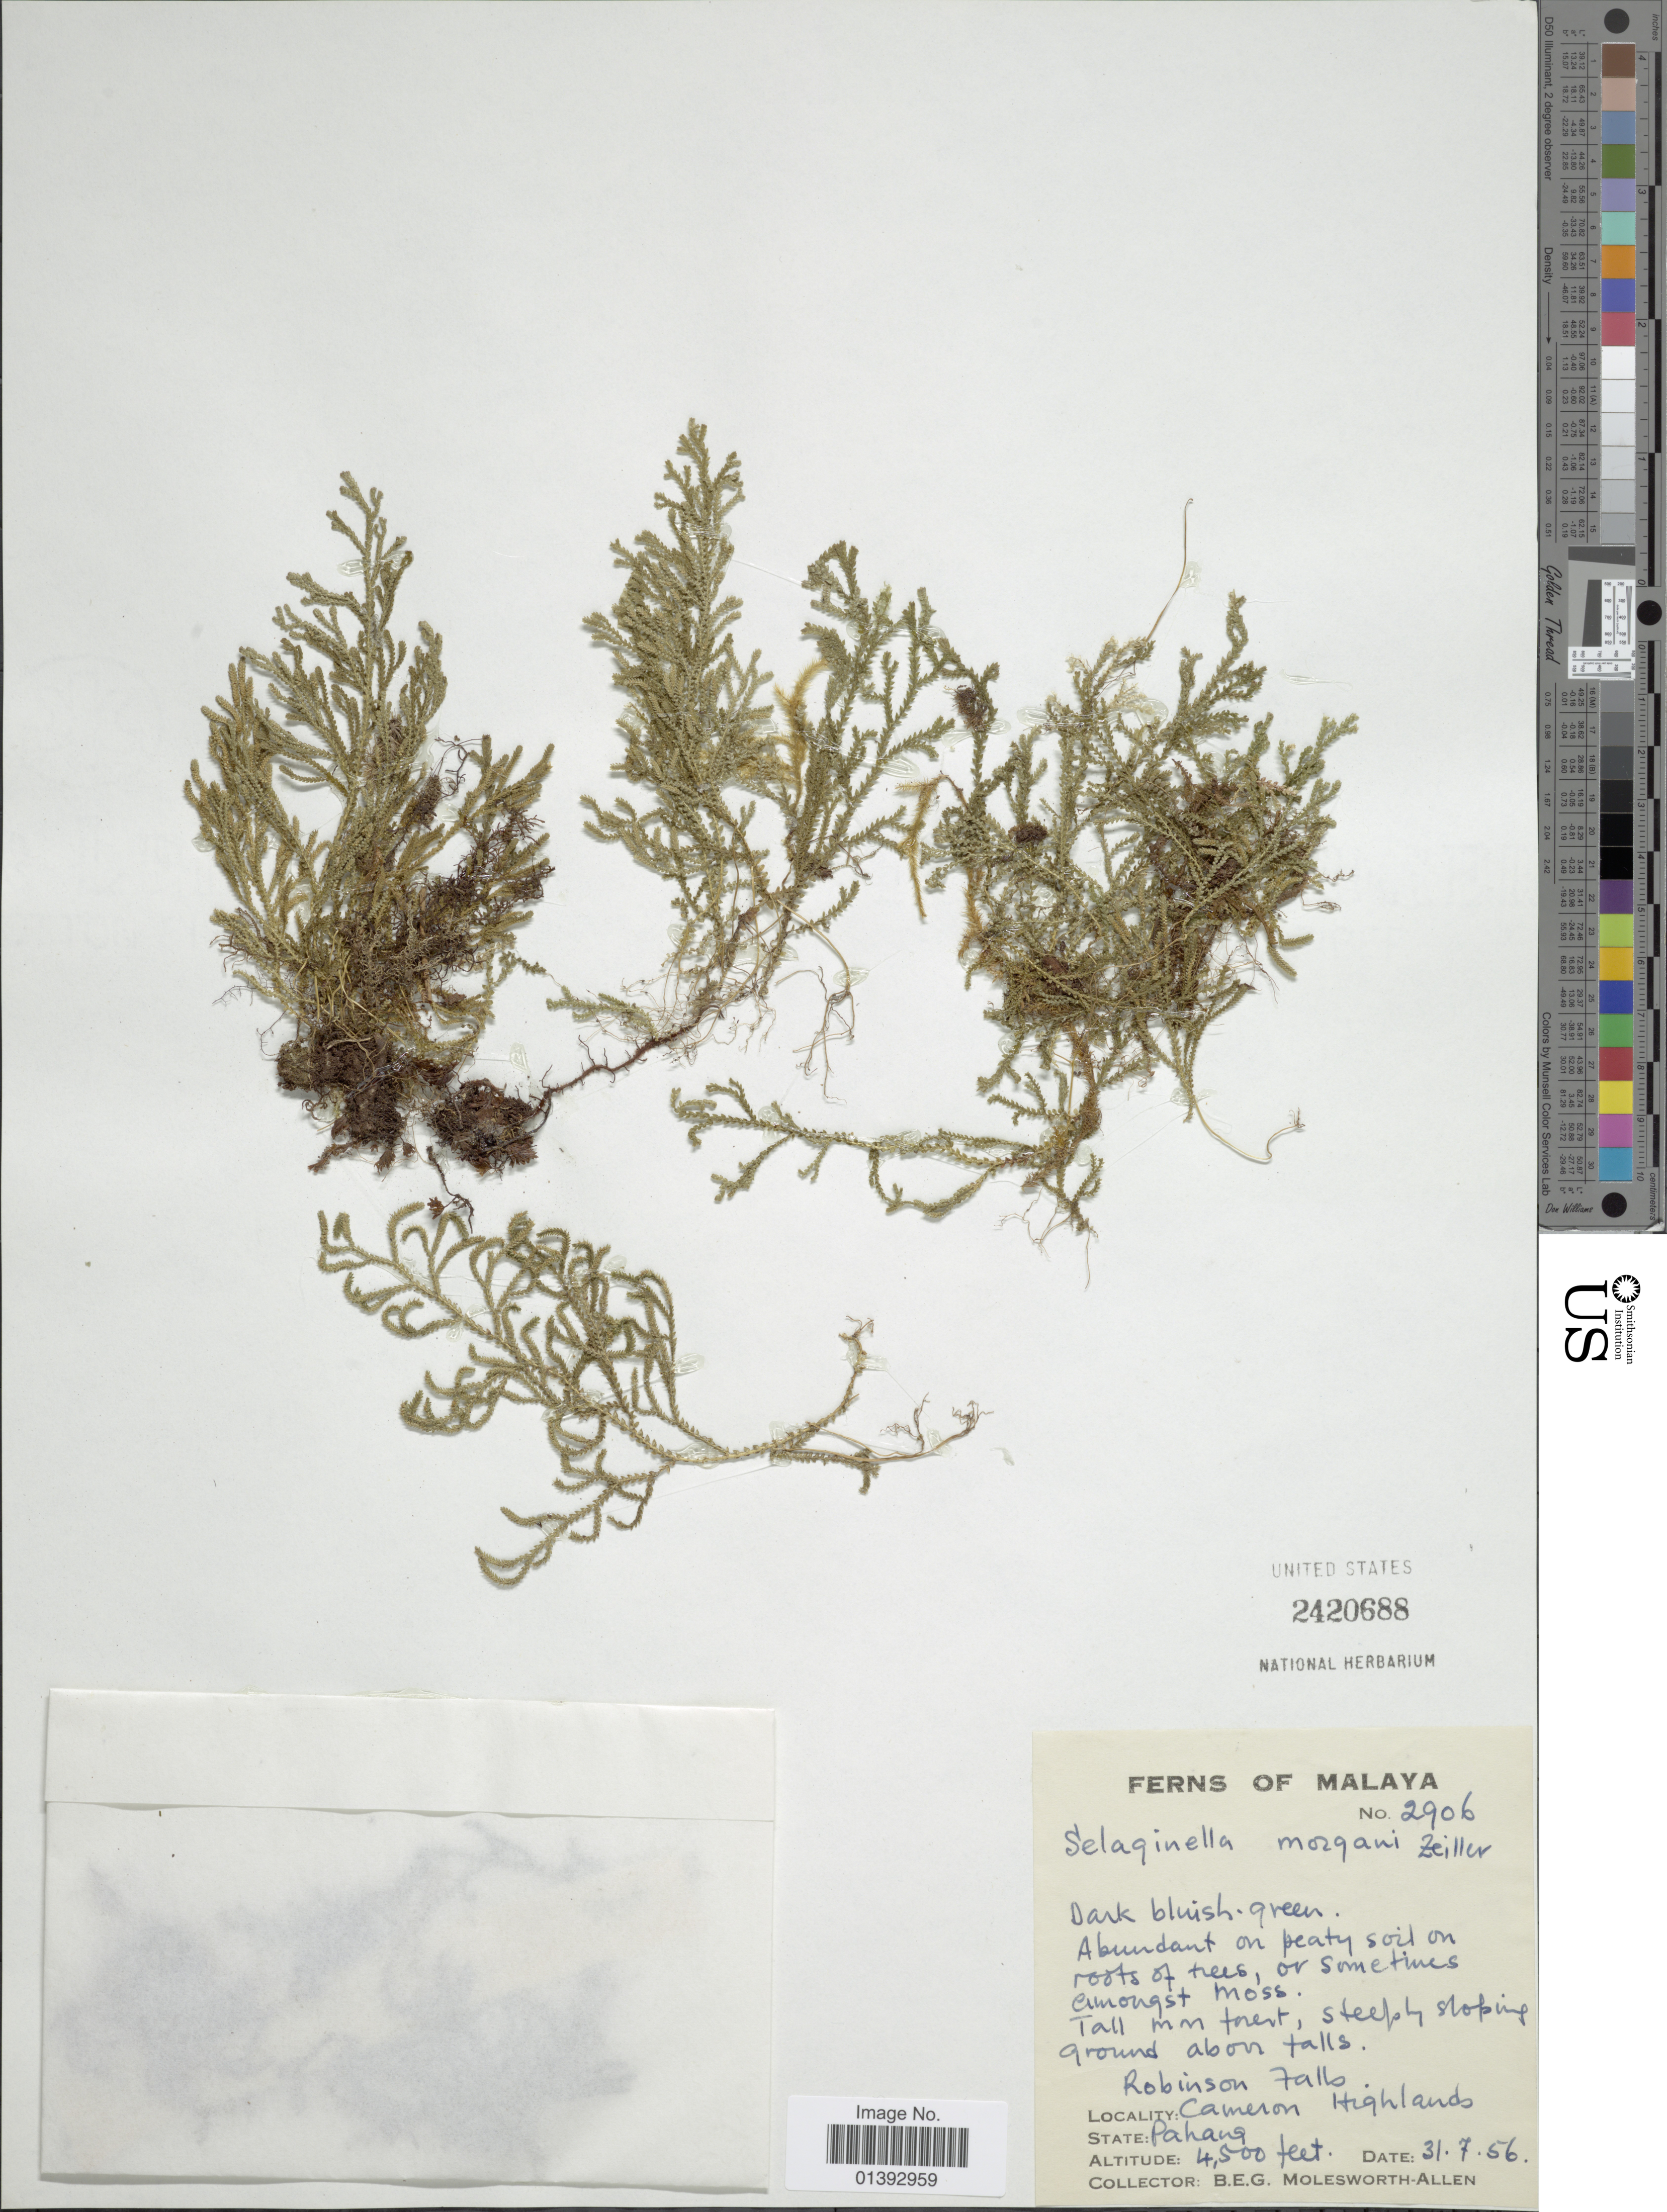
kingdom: Plantae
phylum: Tracheophyta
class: Lycopodiopsida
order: Selaginellales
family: Selaginellaceae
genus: Selaginella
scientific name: Selaginella morgani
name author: Zeiller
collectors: B. E. G. Molesworth-Allen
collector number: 2906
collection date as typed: Transcribed d/m/y: 31/7/56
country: Malaysia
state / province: Pahang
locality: Cameron Highlands, Robinson Falls.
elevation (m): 1372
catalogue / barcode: US 2420688